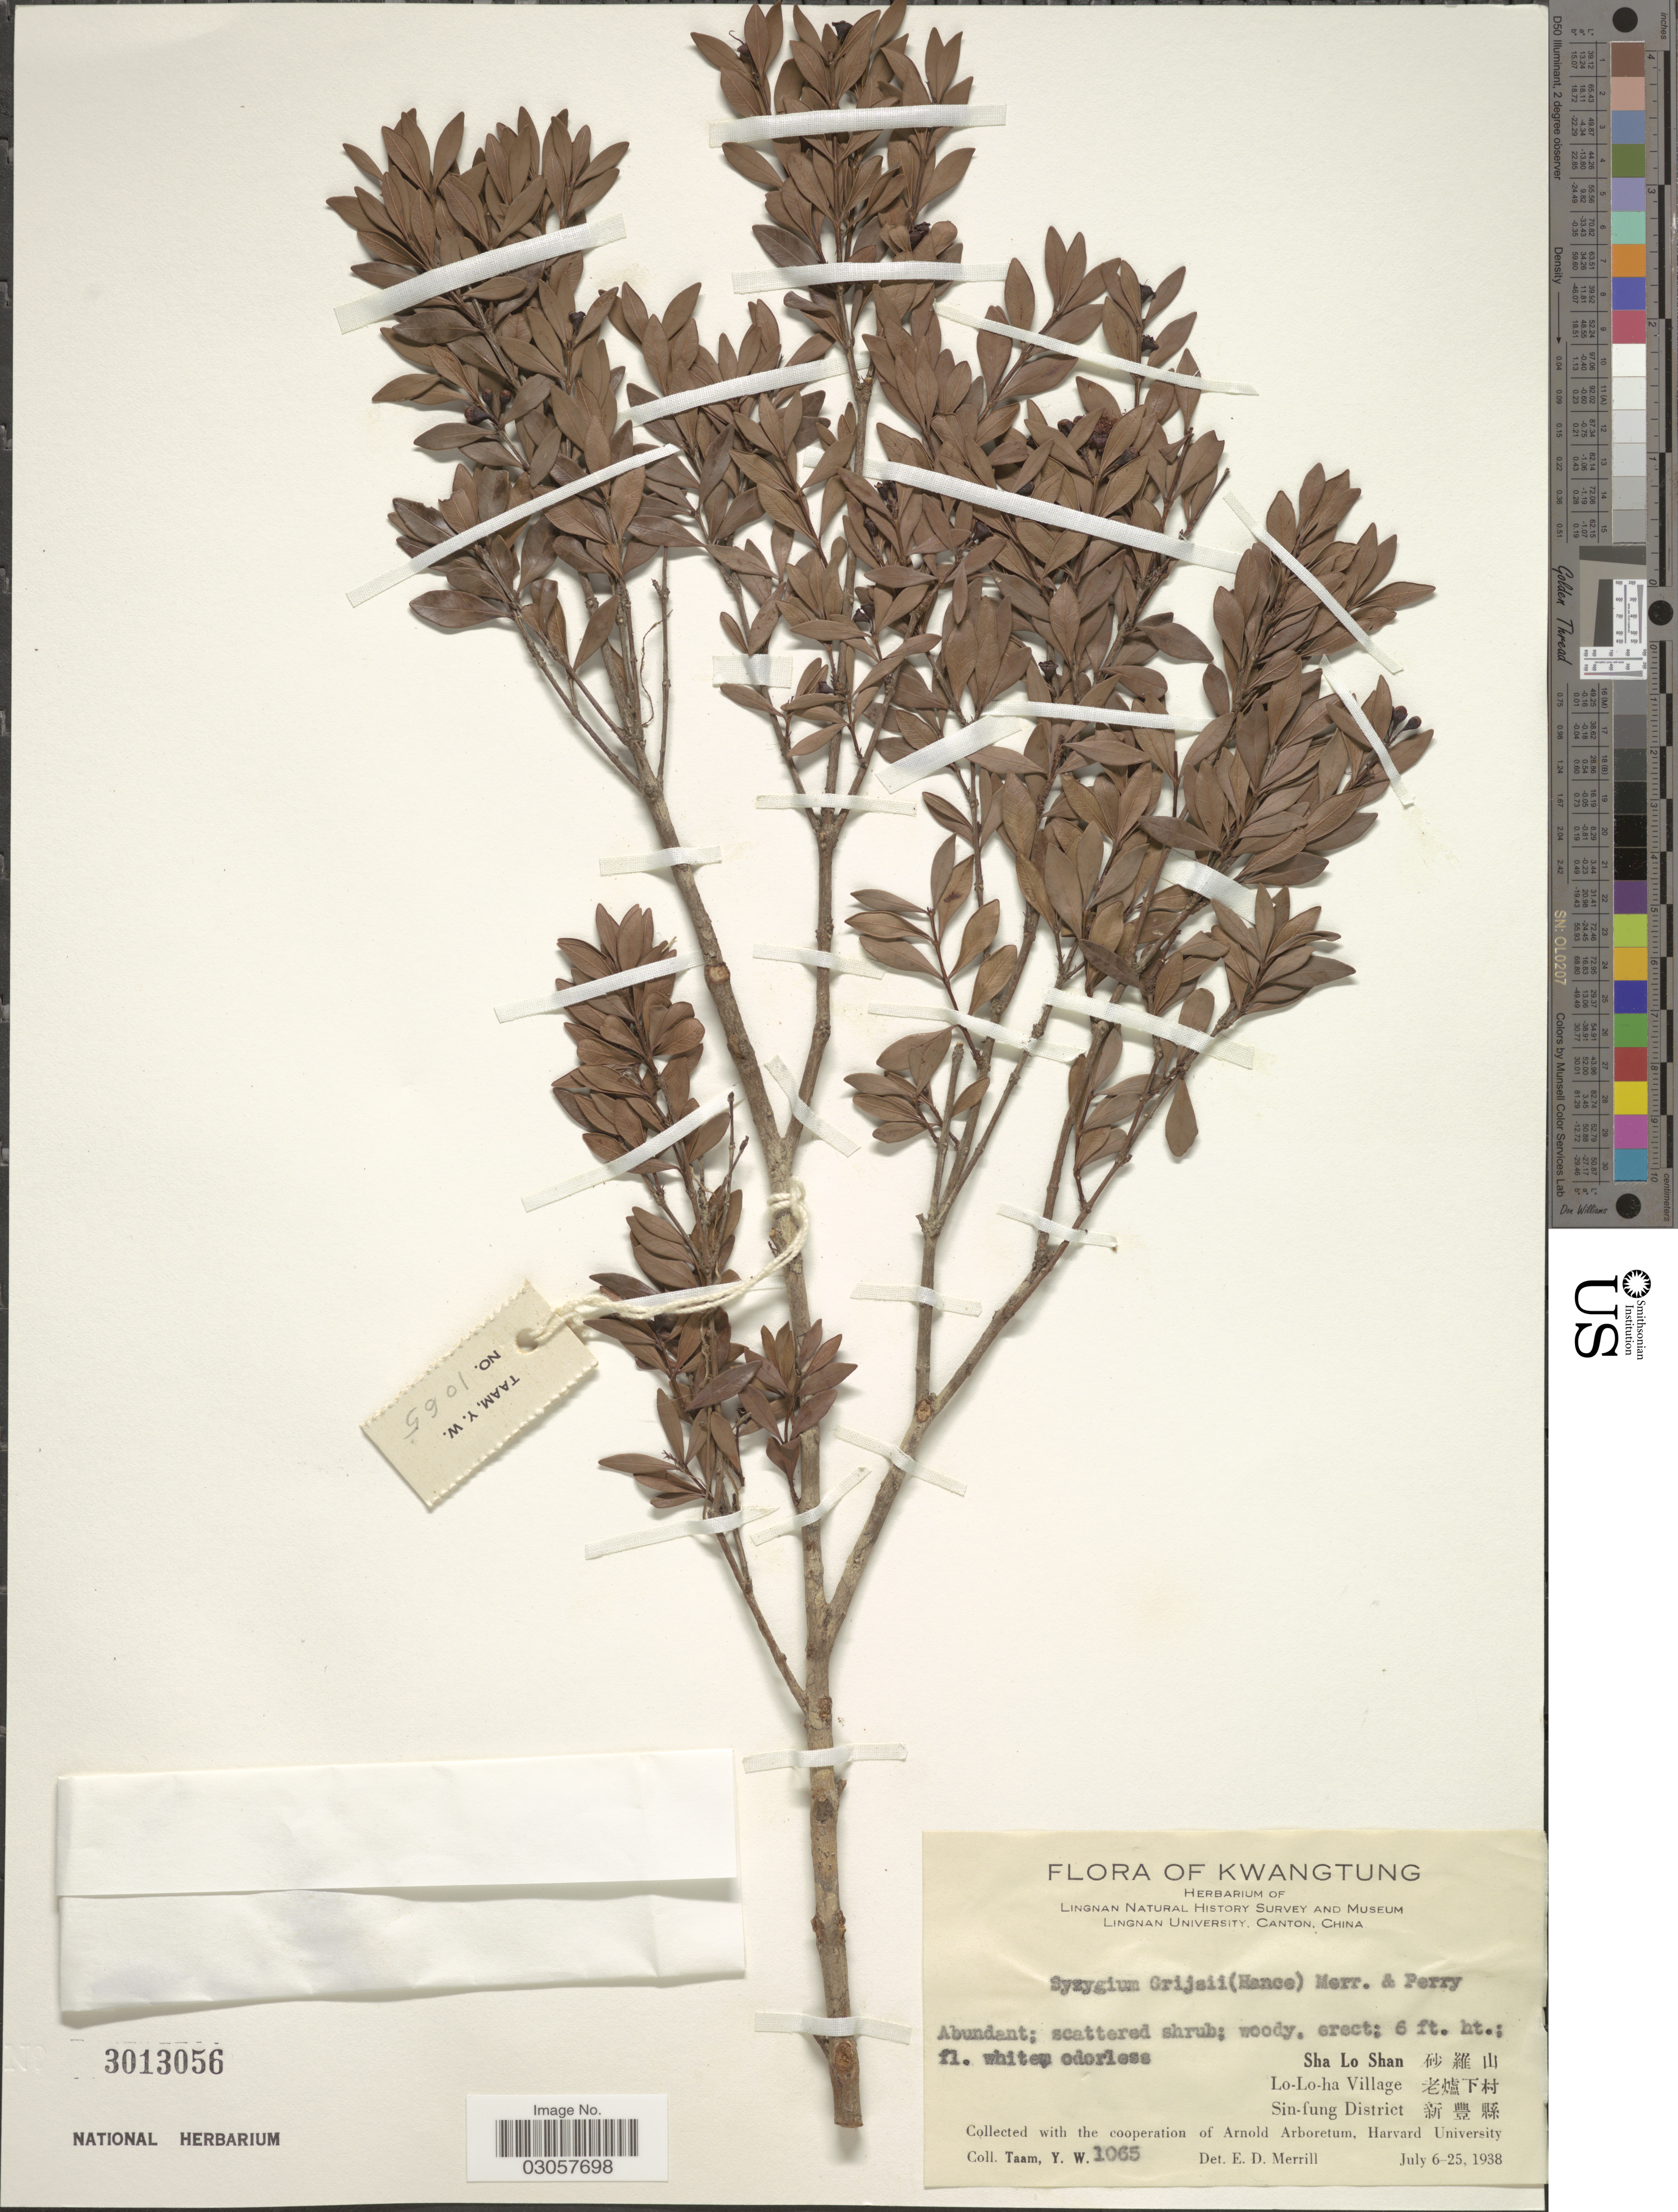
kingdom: Plantae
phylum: Tracheophyta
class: Magnoliopsida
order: Myrtales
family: Myrtaceae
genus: Syzygium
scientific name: Syzygium grijsii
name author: (Hance) Merr. & L.M. Perry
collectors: Y. W. Taam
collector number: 1065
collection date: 1938-07-06/1938-07-25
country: China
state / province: Guangdong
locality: Kwatung.Sha Lo Shan Lo-Lo-ha Village Sin-fung District.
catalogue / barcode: US 3013056